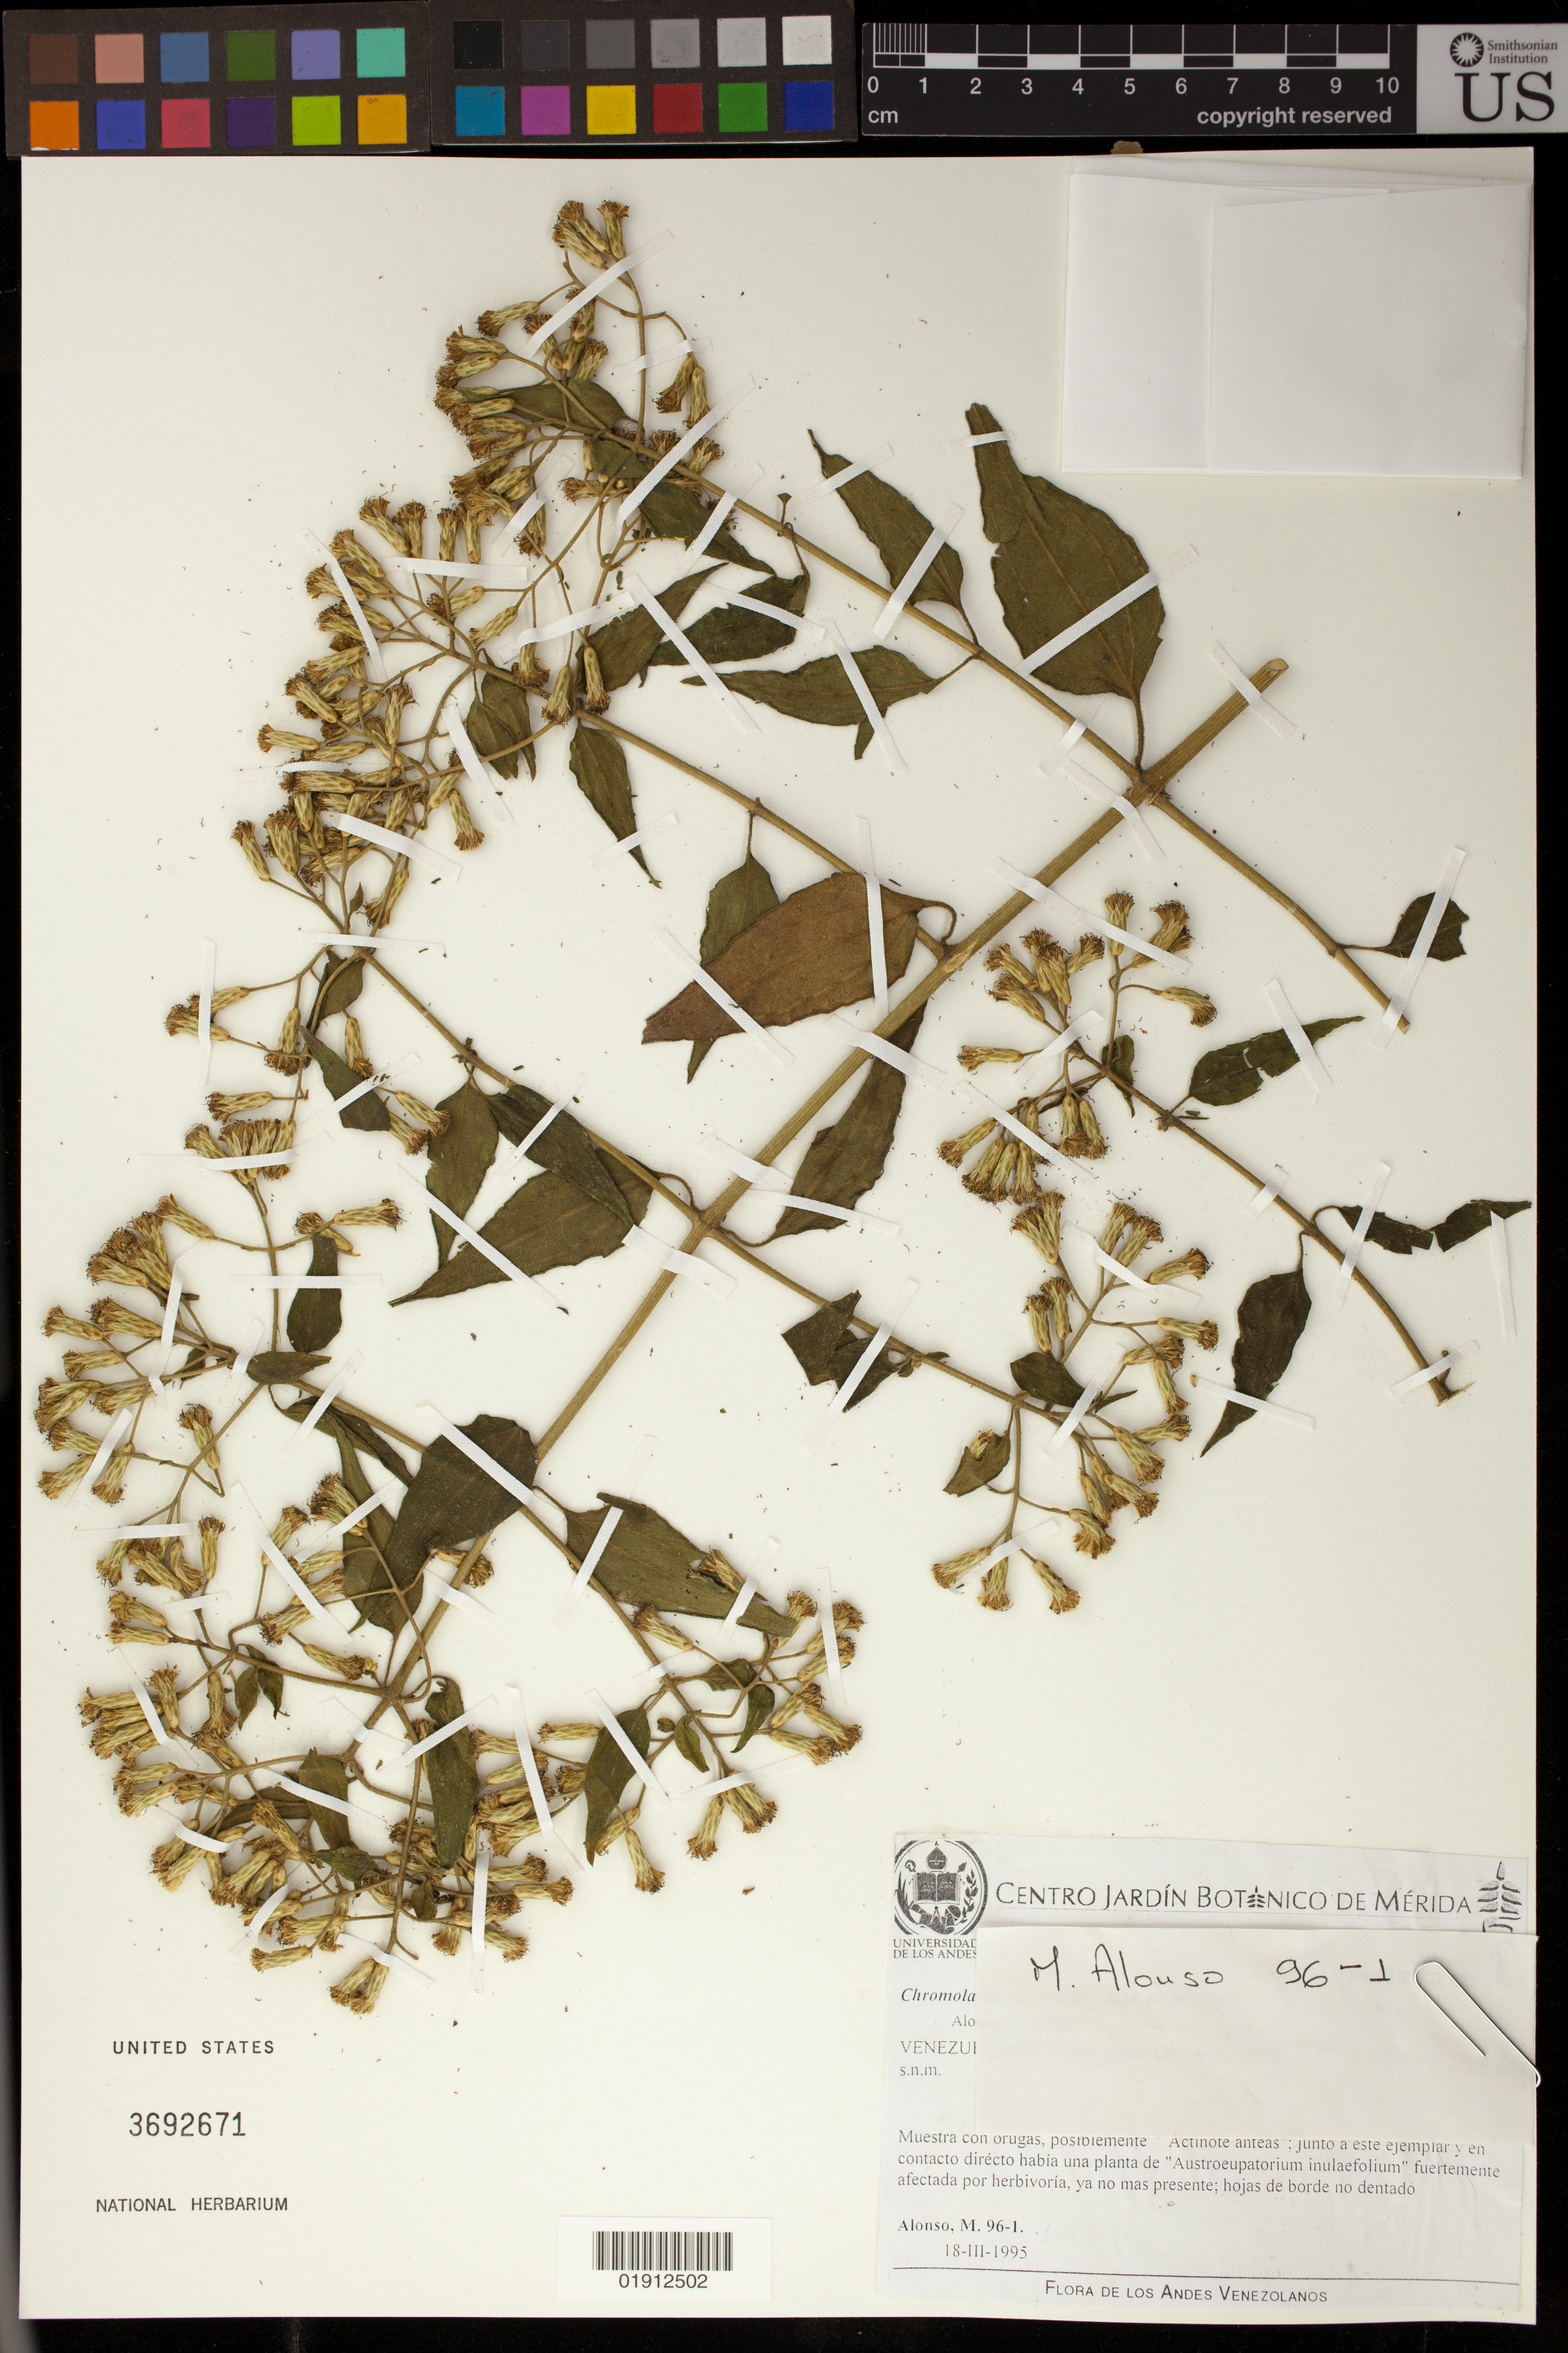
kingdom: Plantae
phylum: Tracheophyta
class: Magnoliopsida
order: Asterales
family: Asteraceae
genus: Chromolaena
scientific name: Chromolaena odorata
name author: (L.) R.M. King & H. Rob.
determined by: Alonso, J. M.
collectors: M. Alonso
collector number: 96-1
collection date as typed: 18-III-1995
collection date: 1995-03-18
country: Venezuela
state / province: Mérida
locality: Mpio. Libertador; Parroq. Lasso de la Vega.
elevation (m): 1700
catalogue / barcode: US 3692671